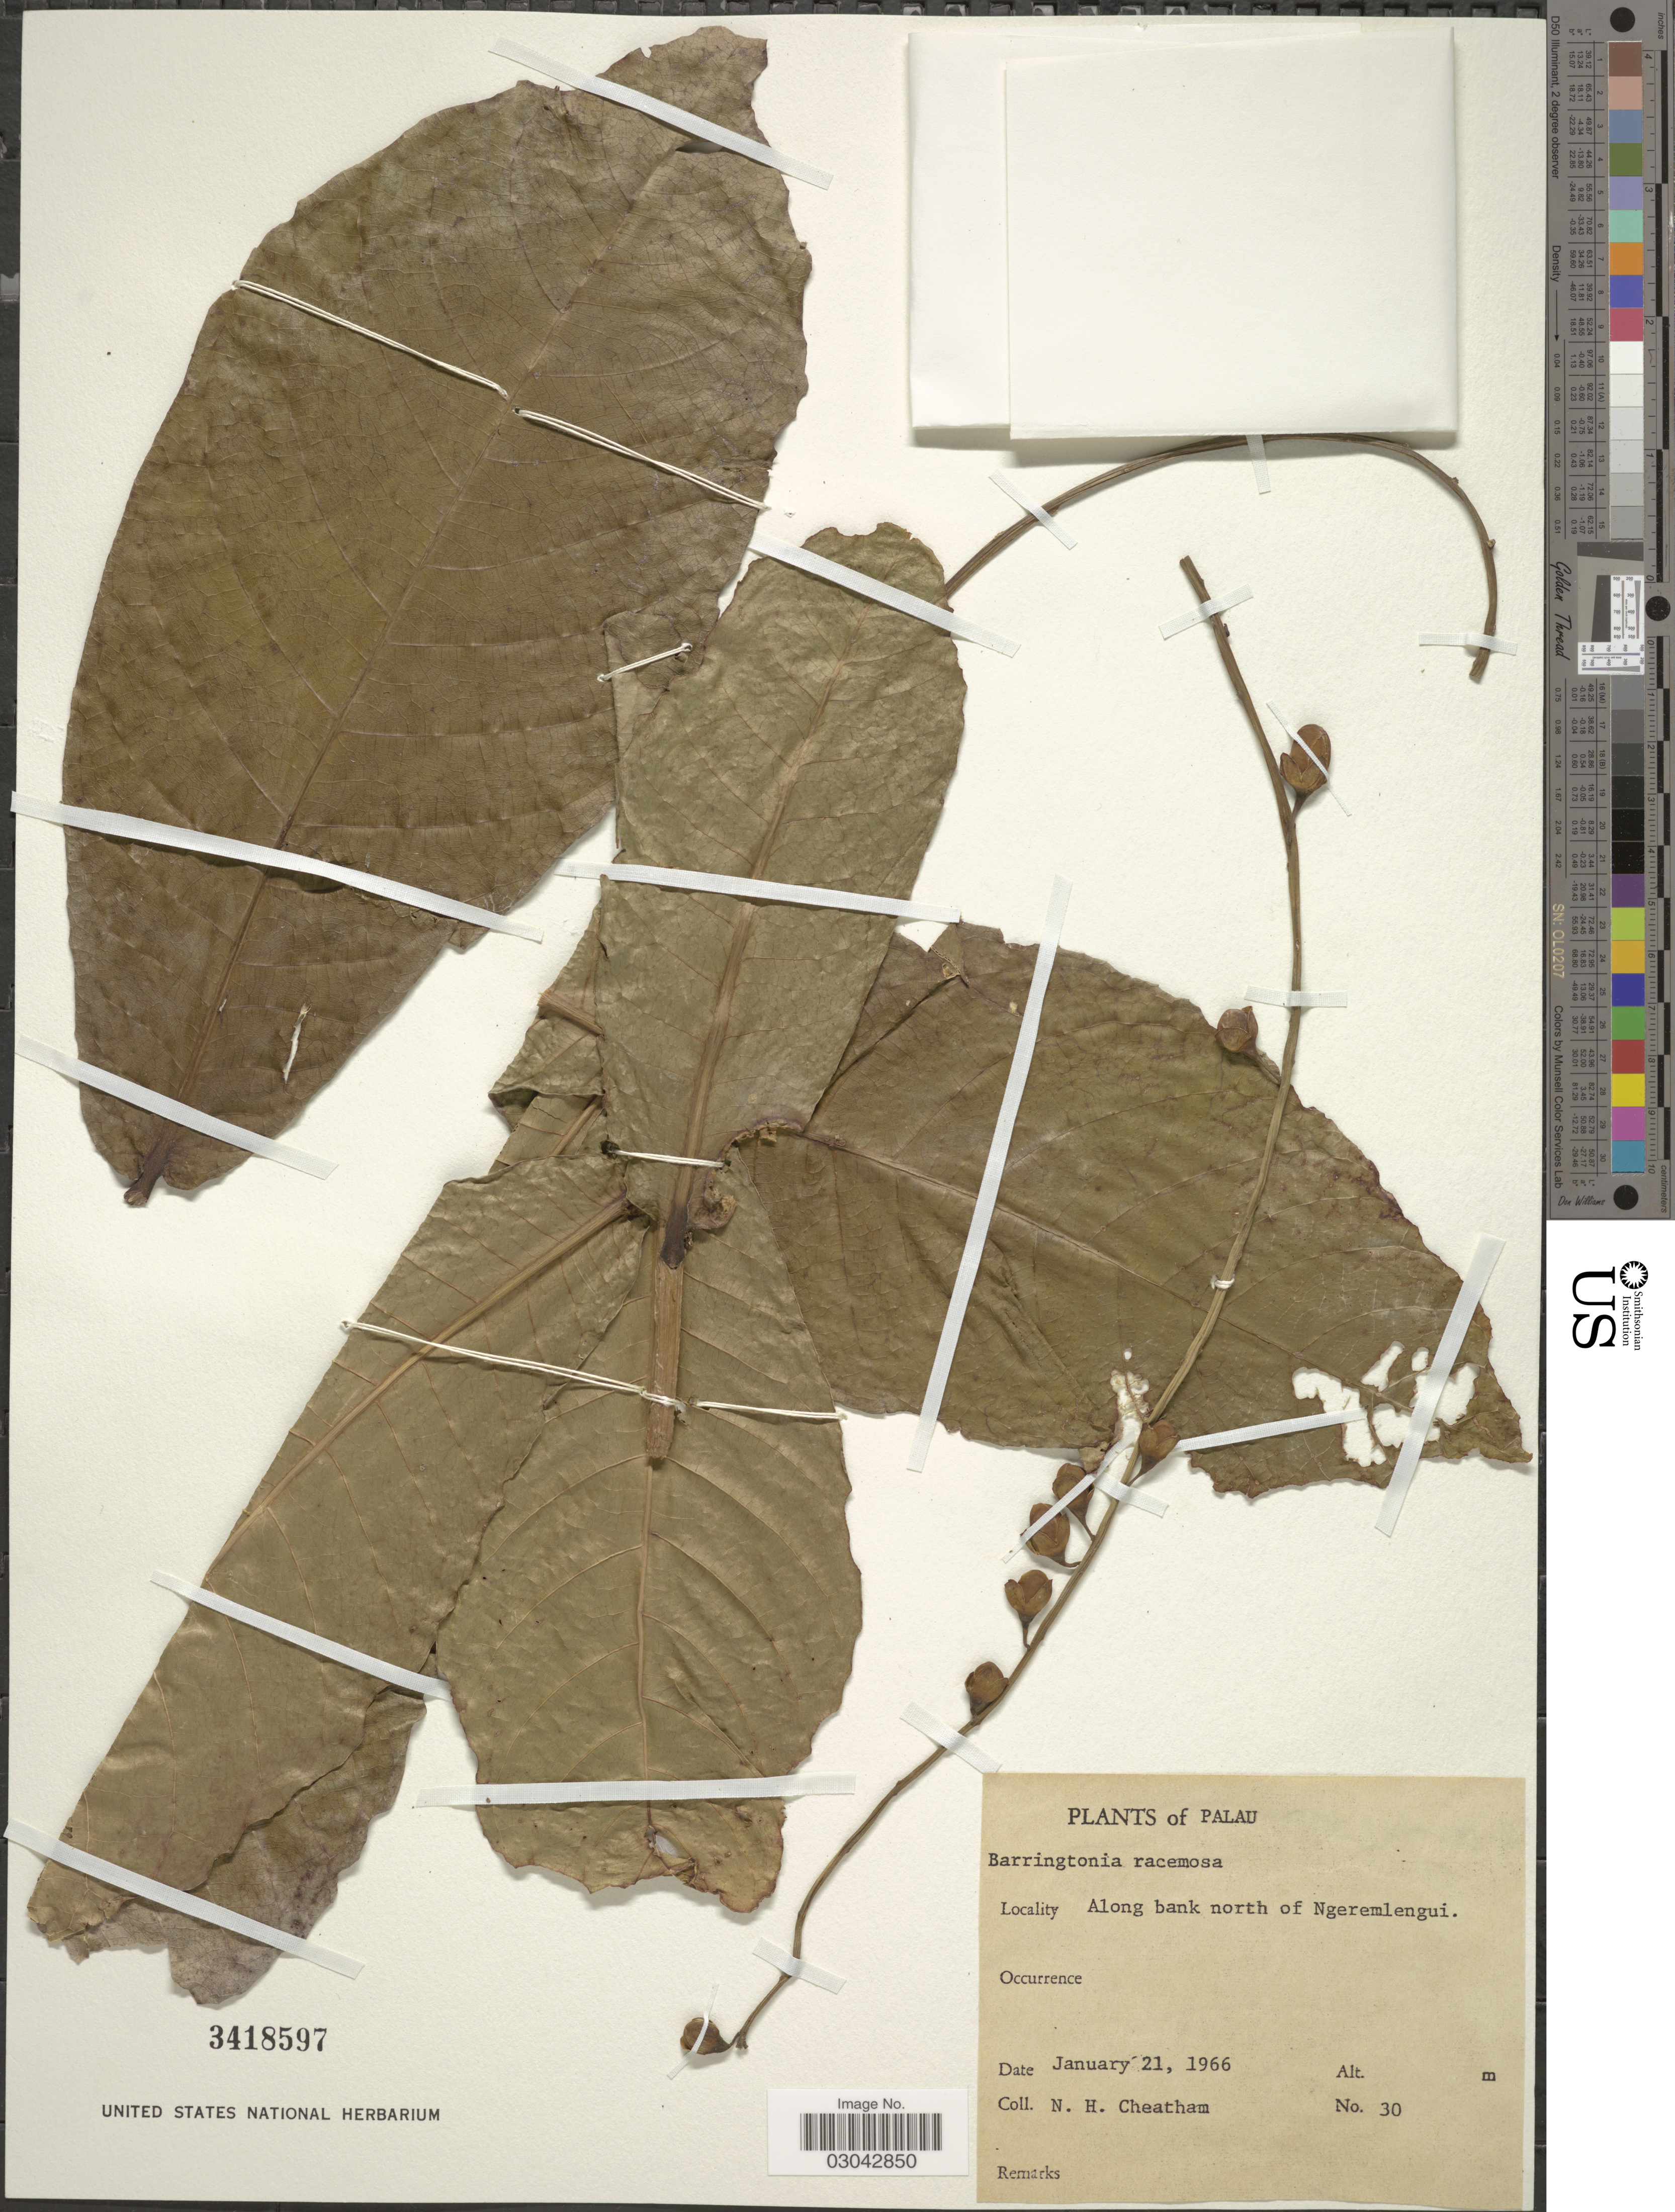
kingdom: Plantae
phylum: Tracheophyta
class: Magnoliopsida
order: Ericales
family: Lecythidaceae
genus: Barringtonia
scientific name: Barringtonia racemosa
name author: (L.) Spreng.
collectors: N. H. Cheatham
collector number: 30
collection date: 1966-01-21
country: Palau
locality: Palau. Along bank north of Ngeremlengui.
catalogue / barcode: US 3418597